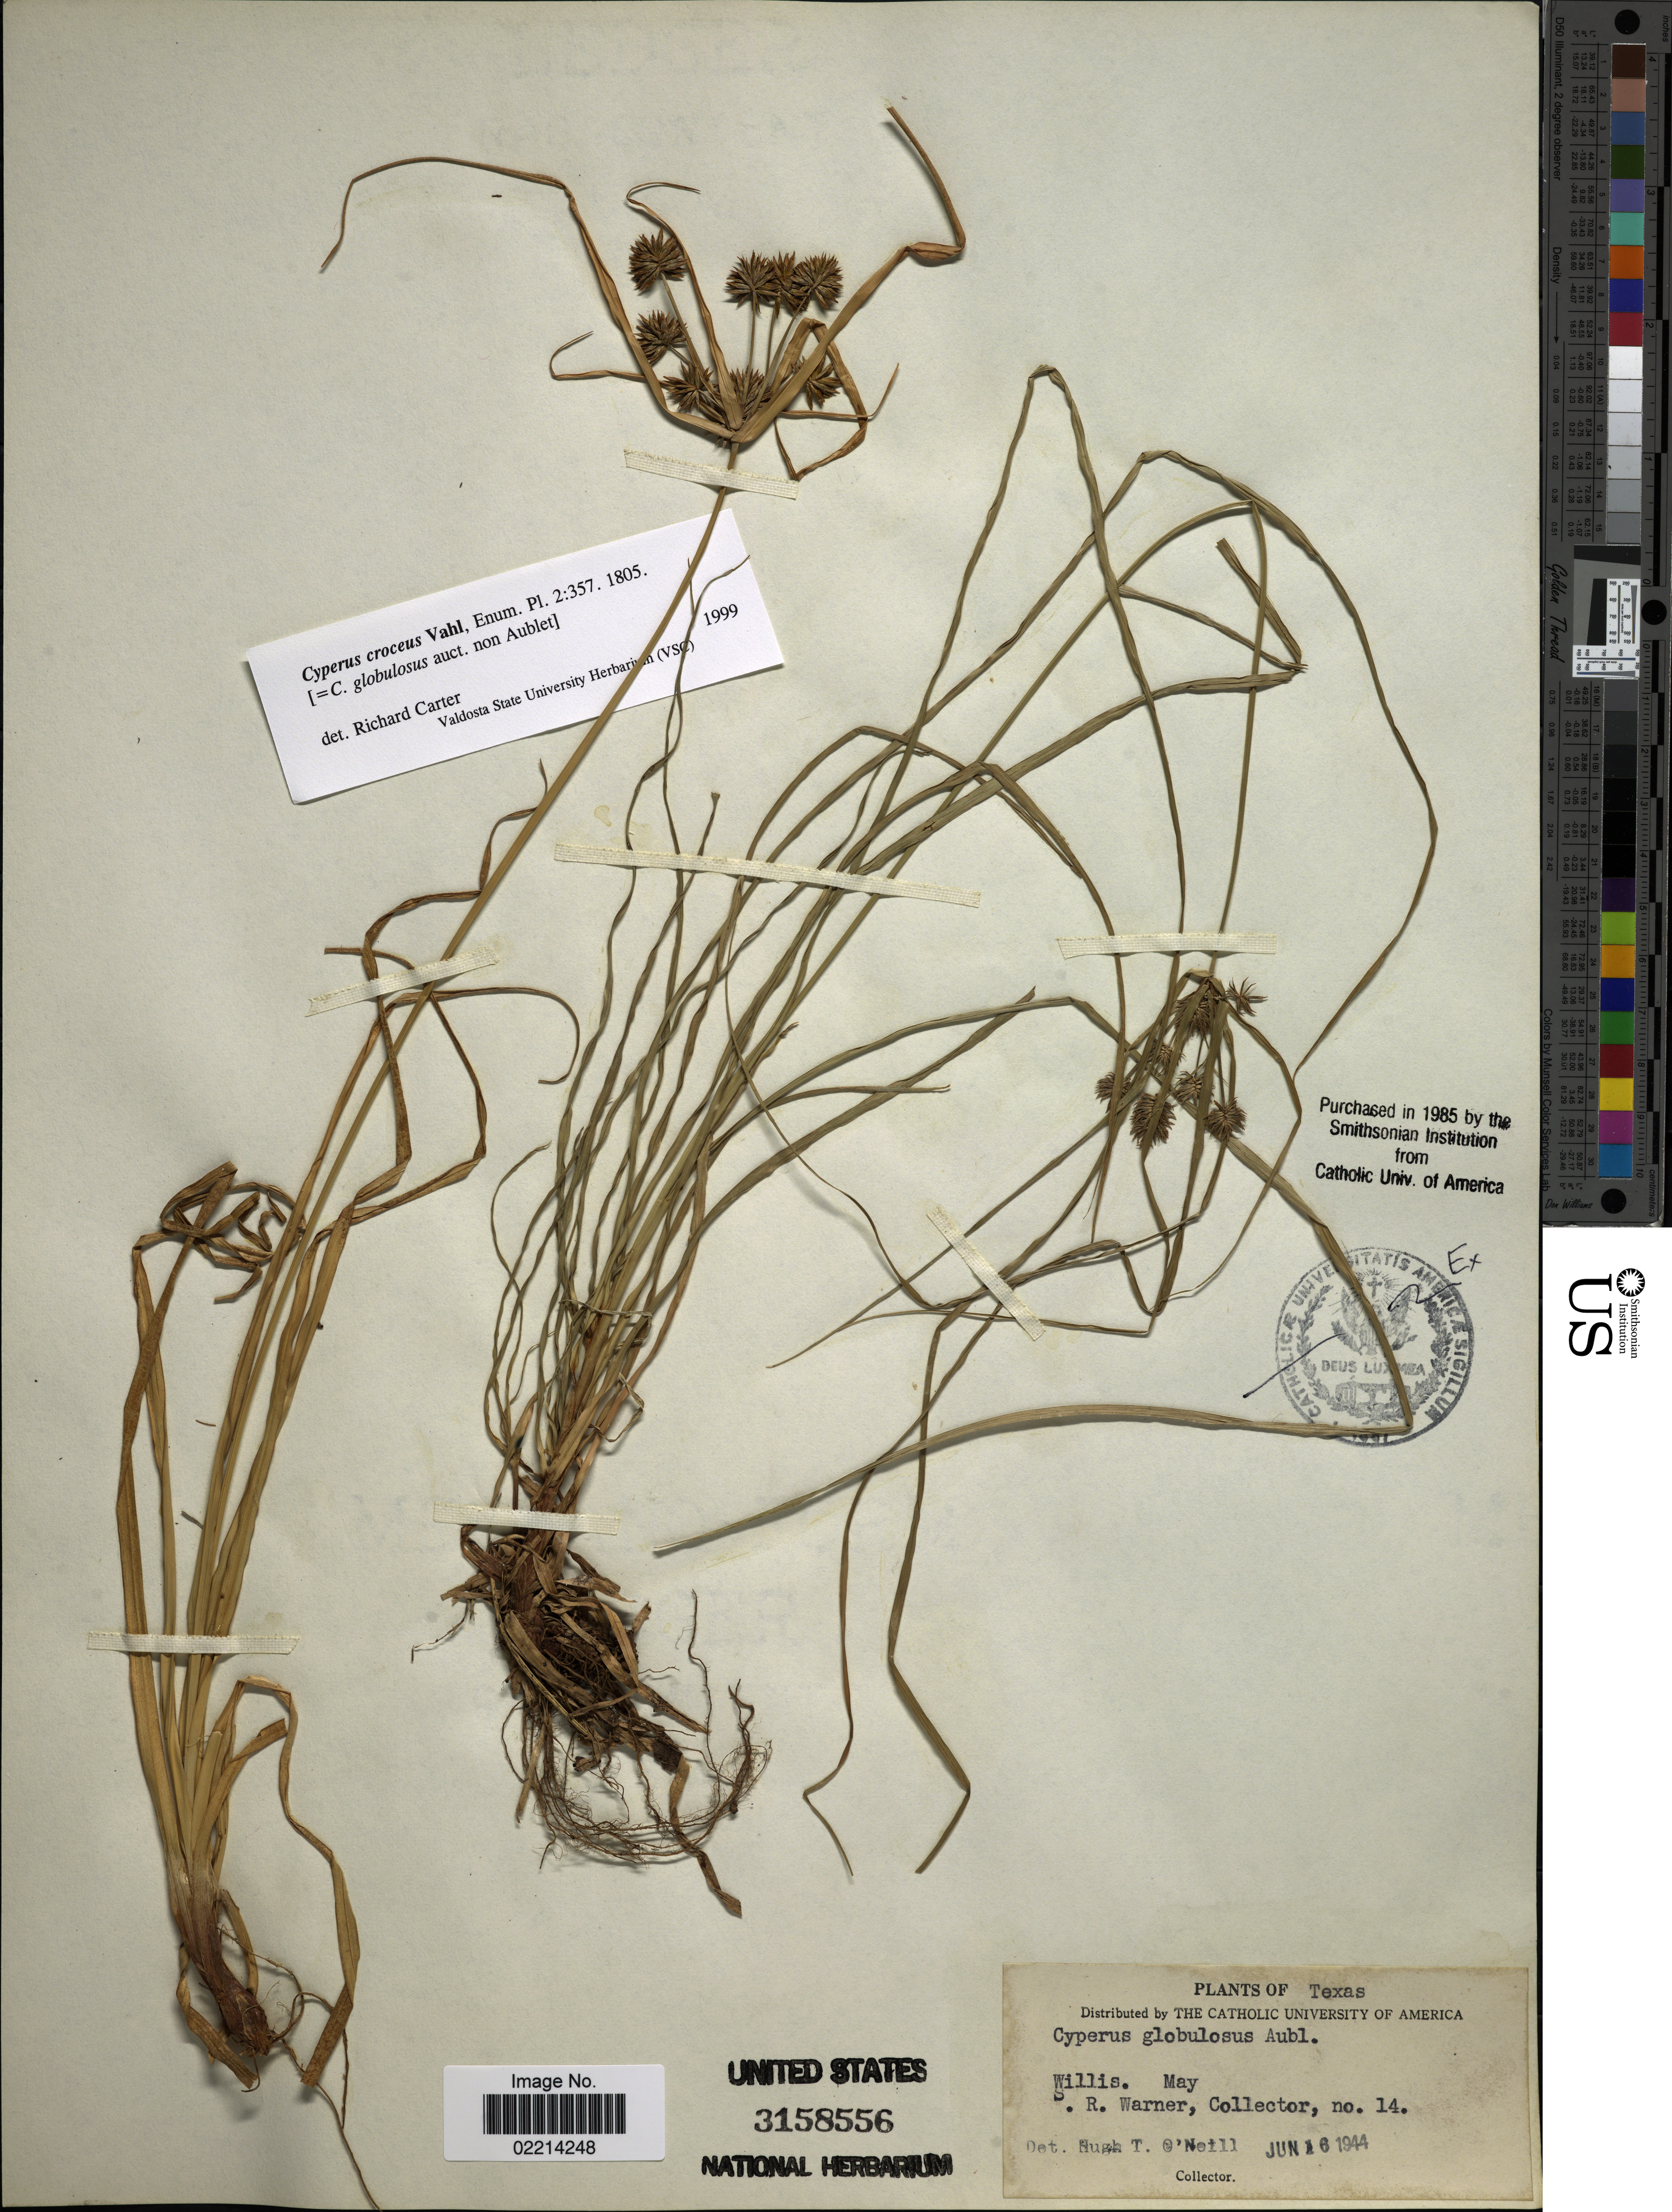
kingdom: Plantae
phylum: Tracheophyta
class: Liliopsida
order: Poales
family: Cyperaceae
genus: Cyperus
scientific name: Cyperus croceus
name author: Vahl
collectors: S. Warner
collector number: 14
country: United States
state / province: Texas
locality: Willis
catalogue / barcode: US 3158556